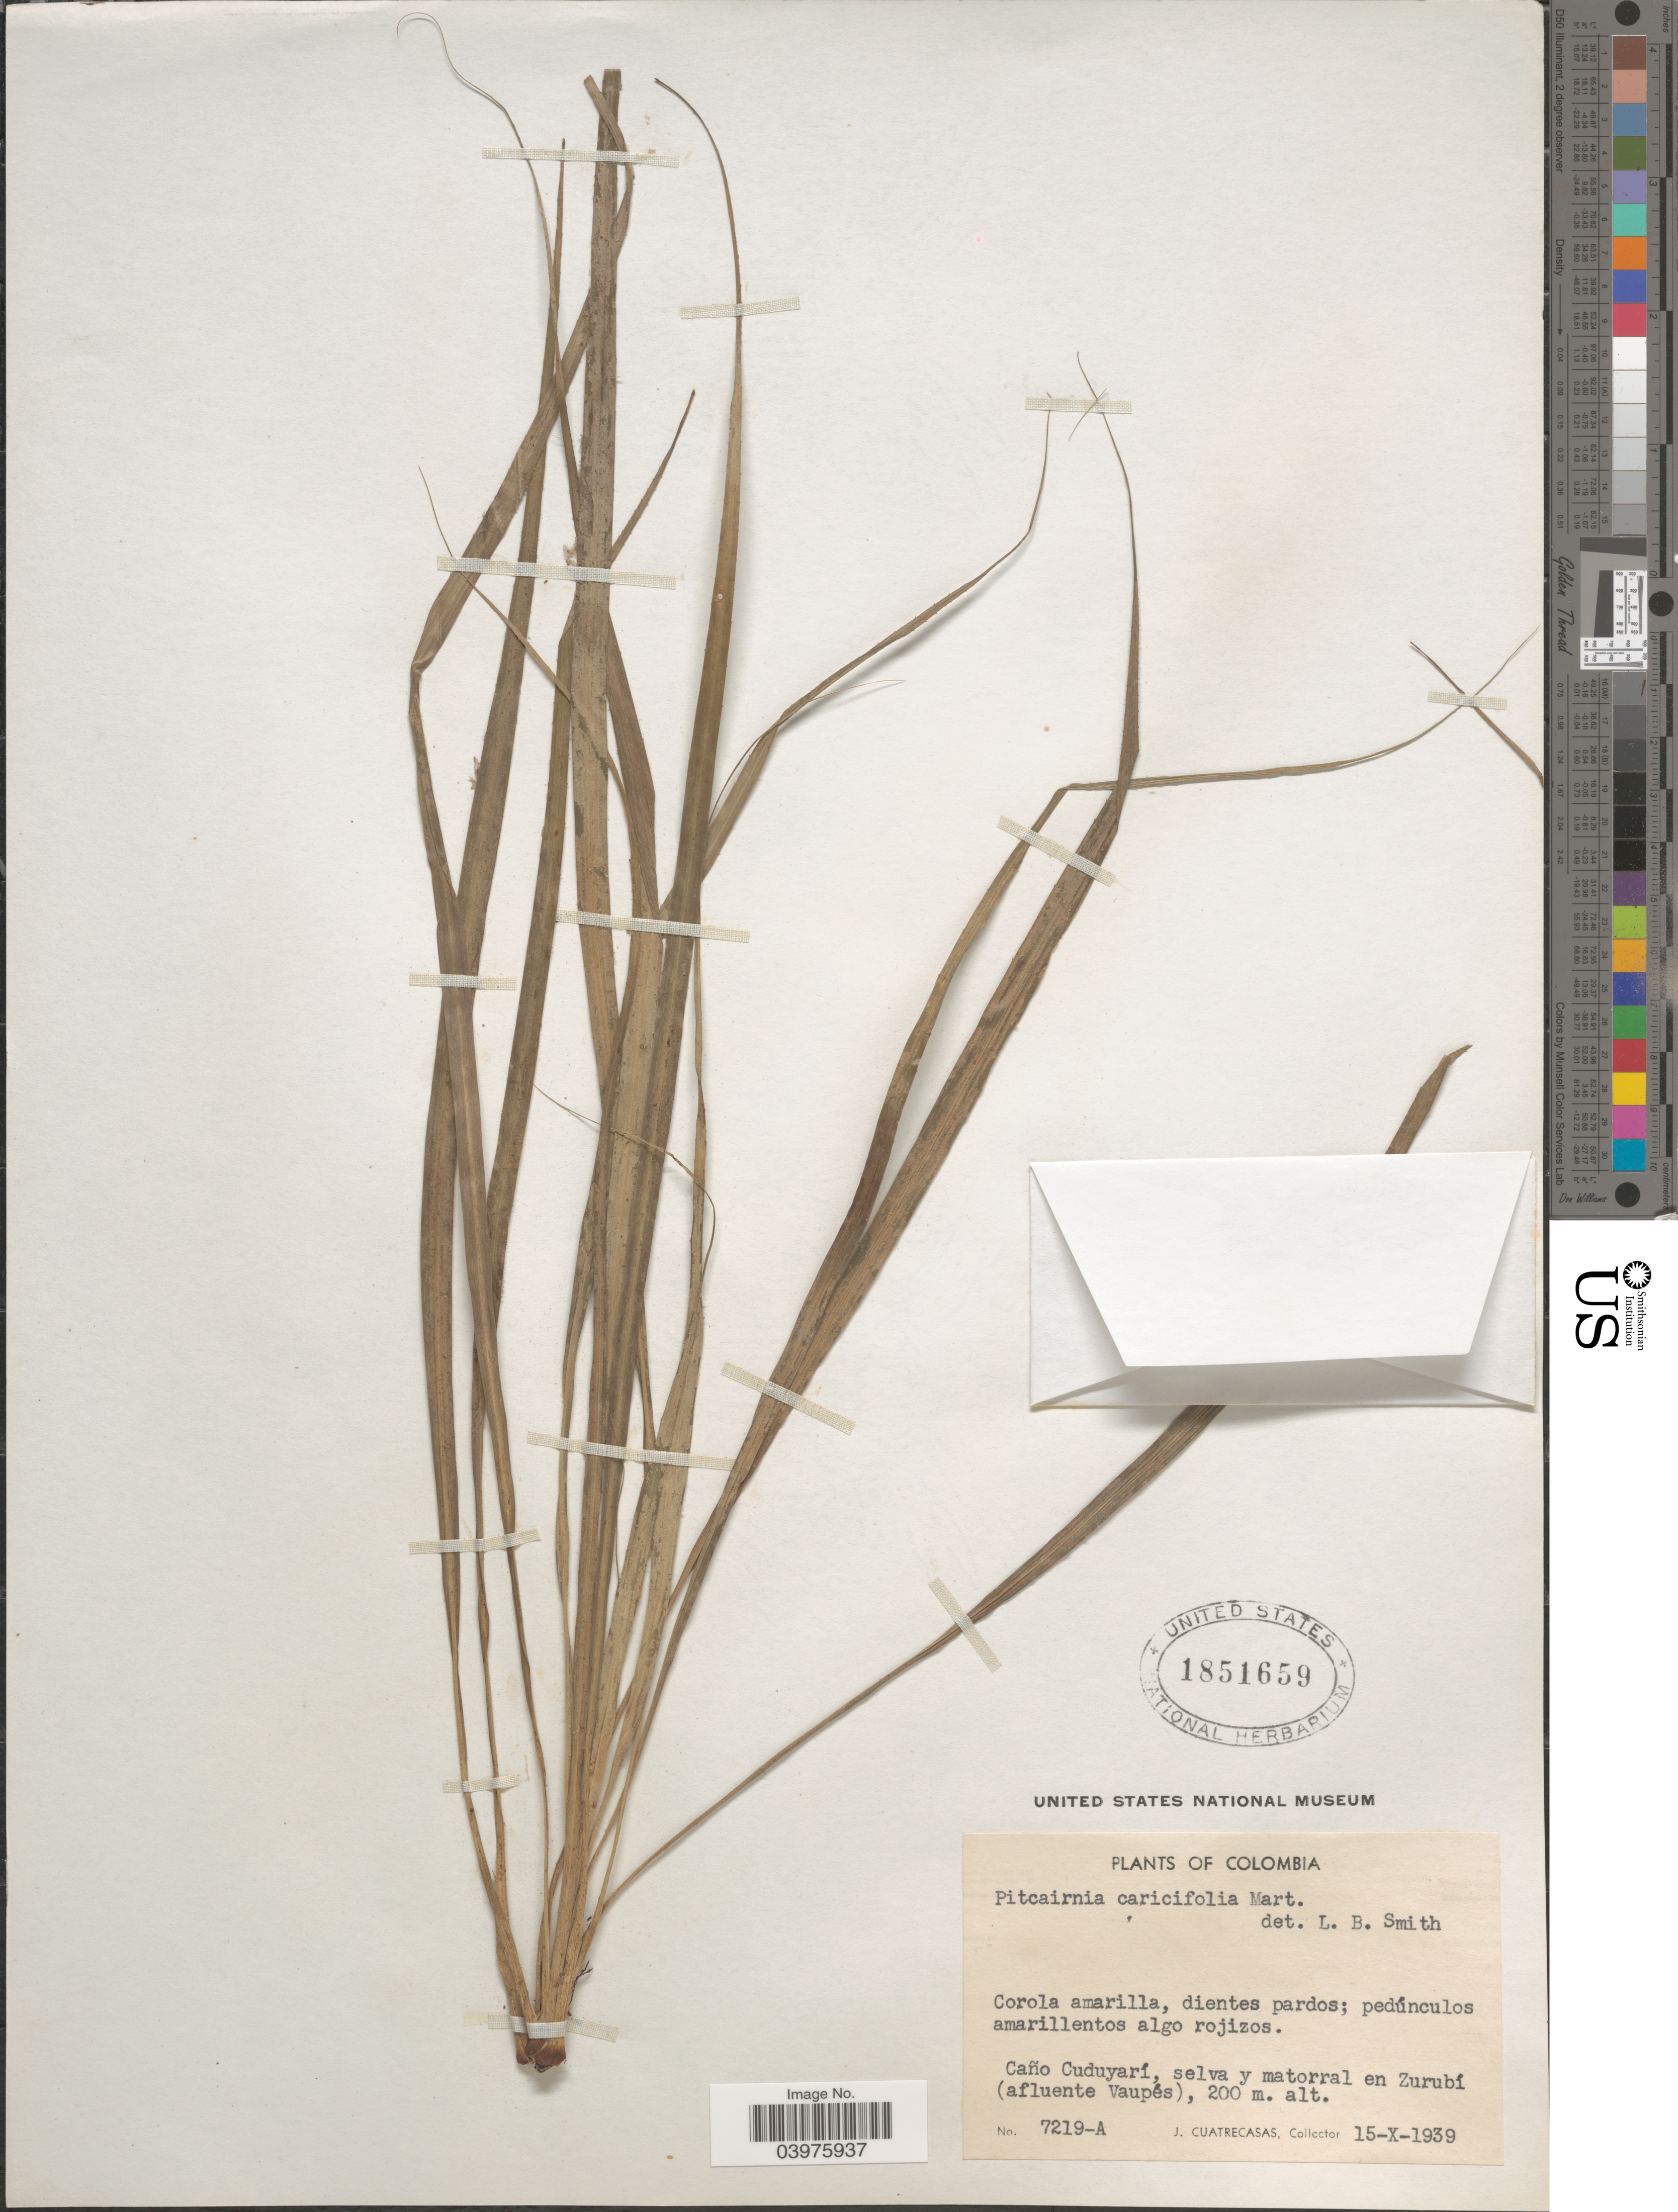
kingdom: Plantae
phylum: Tracheophyta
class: Liliopsida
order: Poales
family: Bromeliaceae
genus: Pitcairnia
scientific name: Pitcairnia caricifolia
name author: Mart. ex Schult. f.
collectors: J. Cuatrecasas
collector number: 7219-A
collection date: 1939-10-15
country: Colombia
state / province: Vaupés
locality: Caño Cuduyarí, selva y matorral en Zurubí (afluente Vaupés).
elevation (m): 200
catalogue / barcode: US 1851659